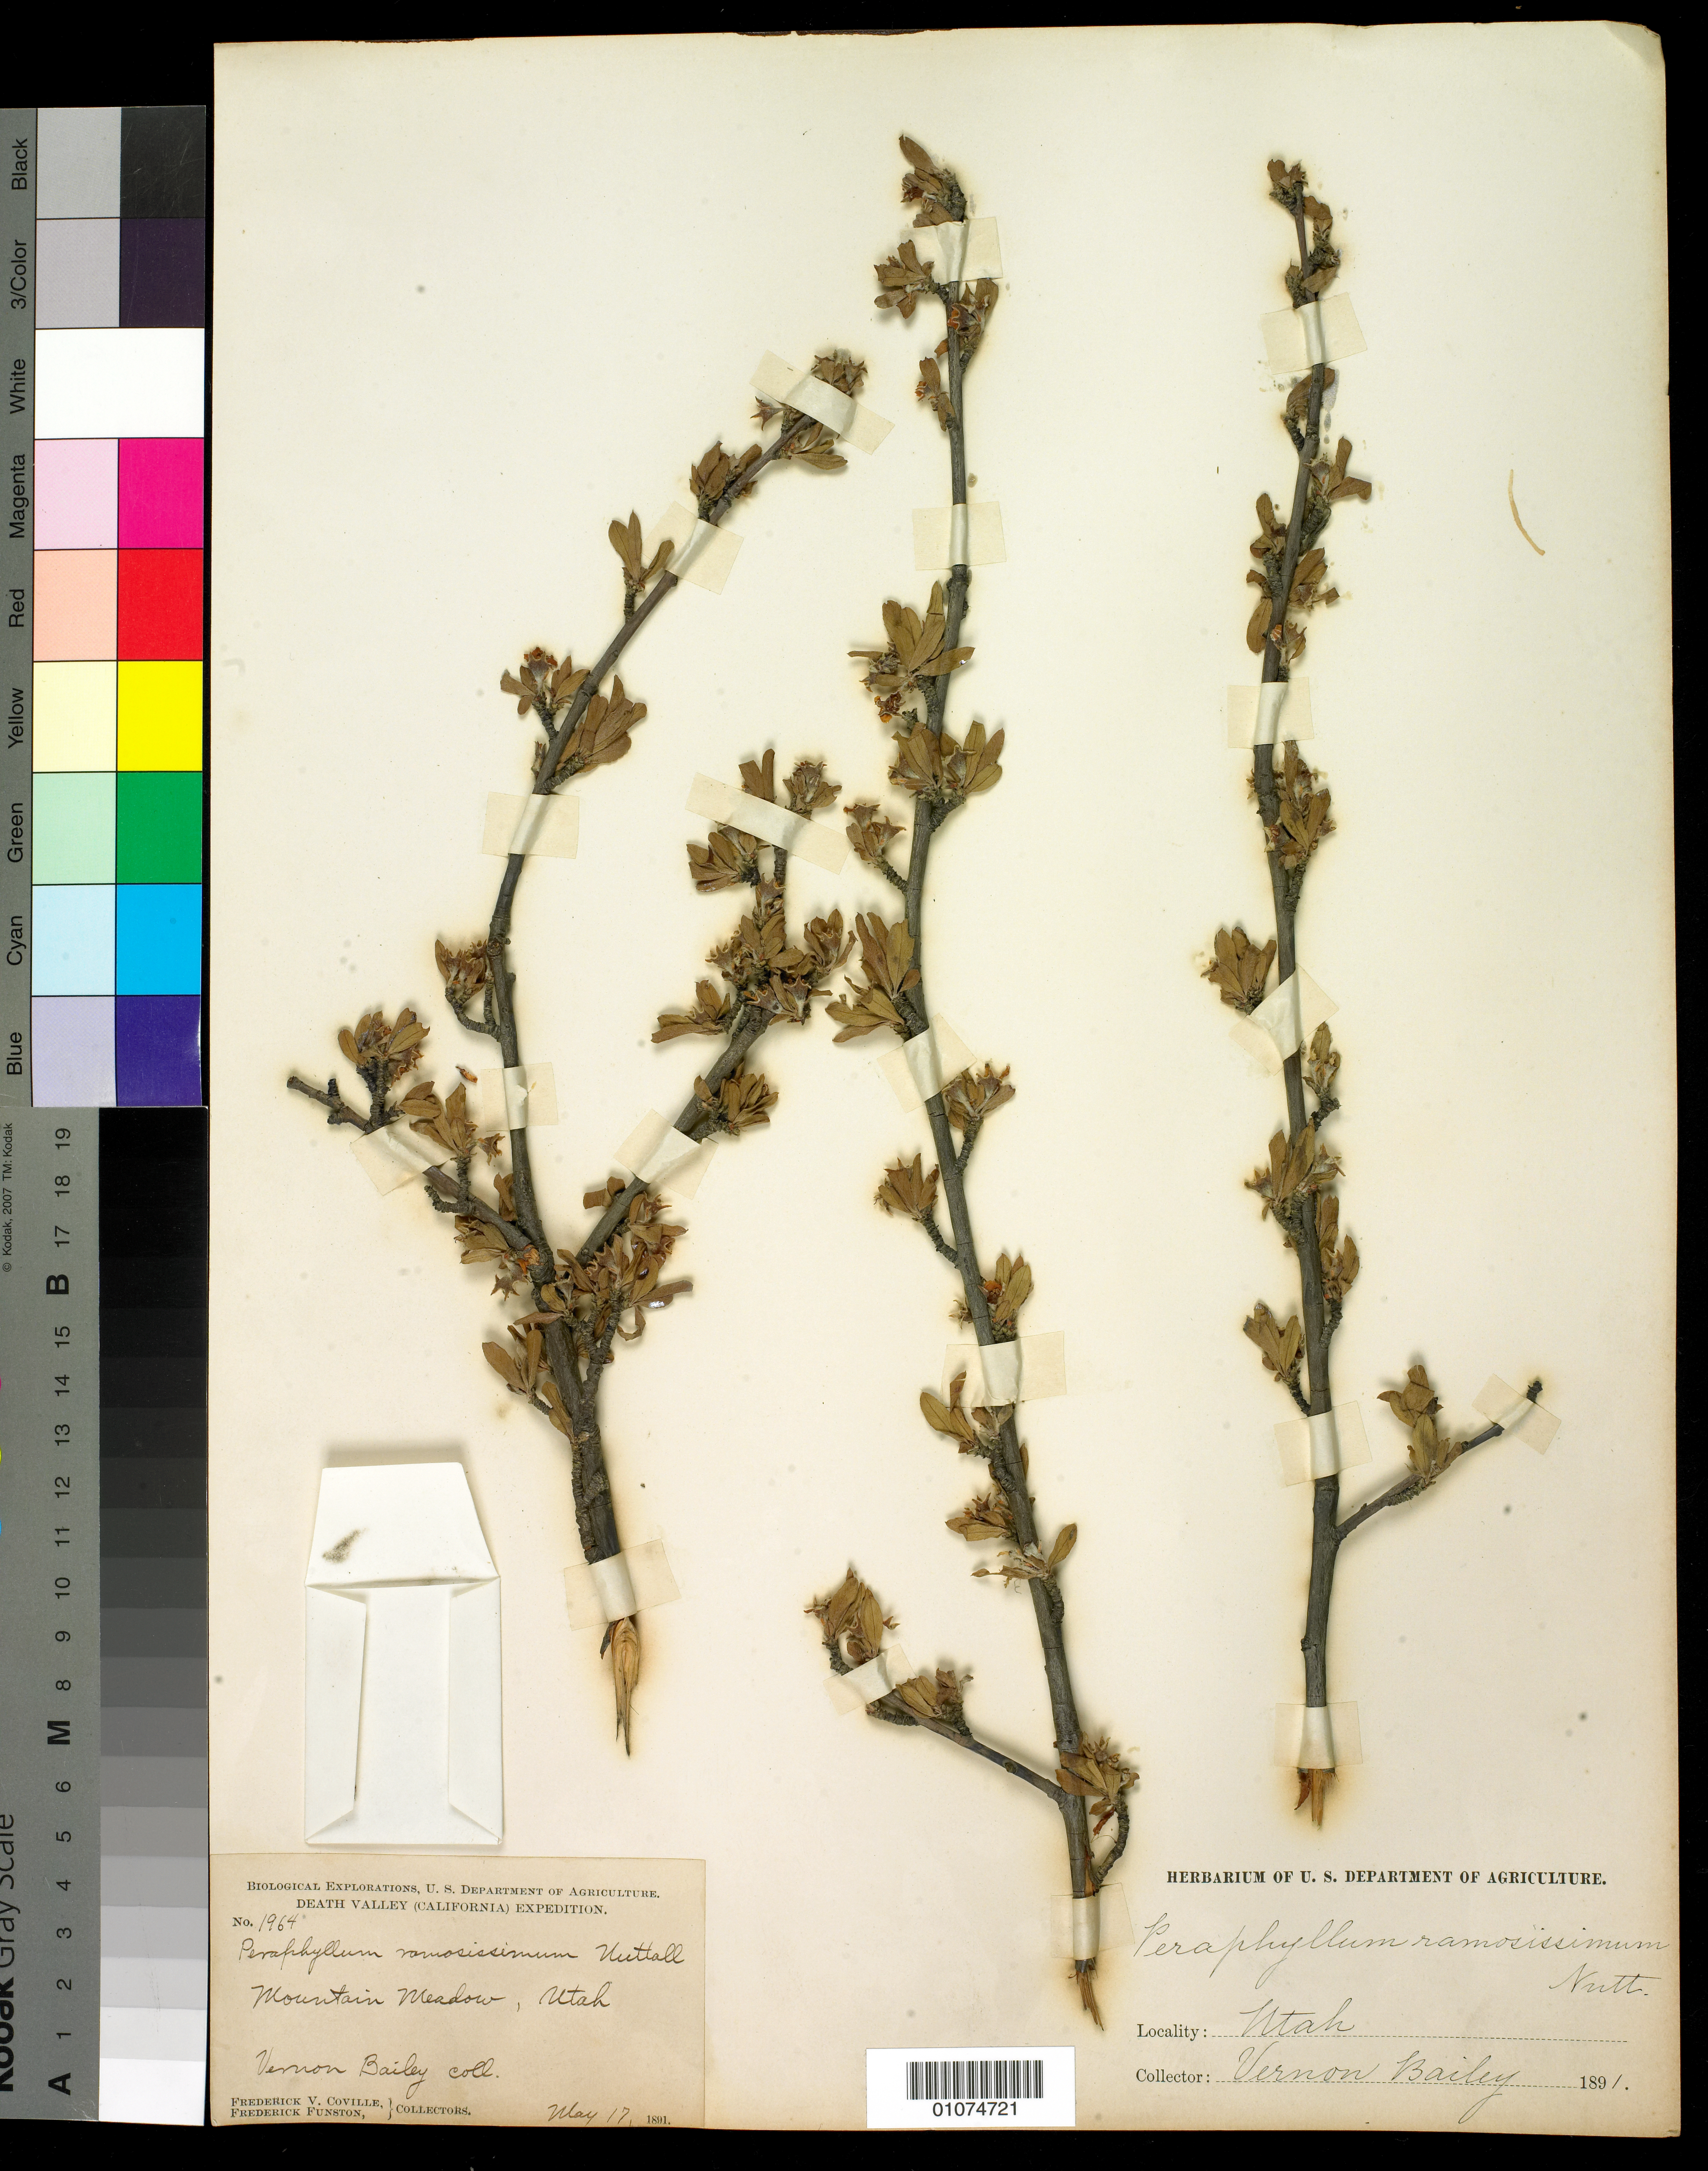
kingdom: Plantae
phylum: Tracheophyta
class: Magnoliopsida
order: Rosales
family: Rosaceae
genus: Peraphyllum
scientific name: Peraphyllum ramosissimum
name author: Nutt.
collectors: V. O. Bailey, F. V. Coville & F. Funston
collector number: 1964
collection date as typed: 17 May 1891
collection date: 1891-05-17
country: United States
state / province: Utah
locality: Mountain Meadow